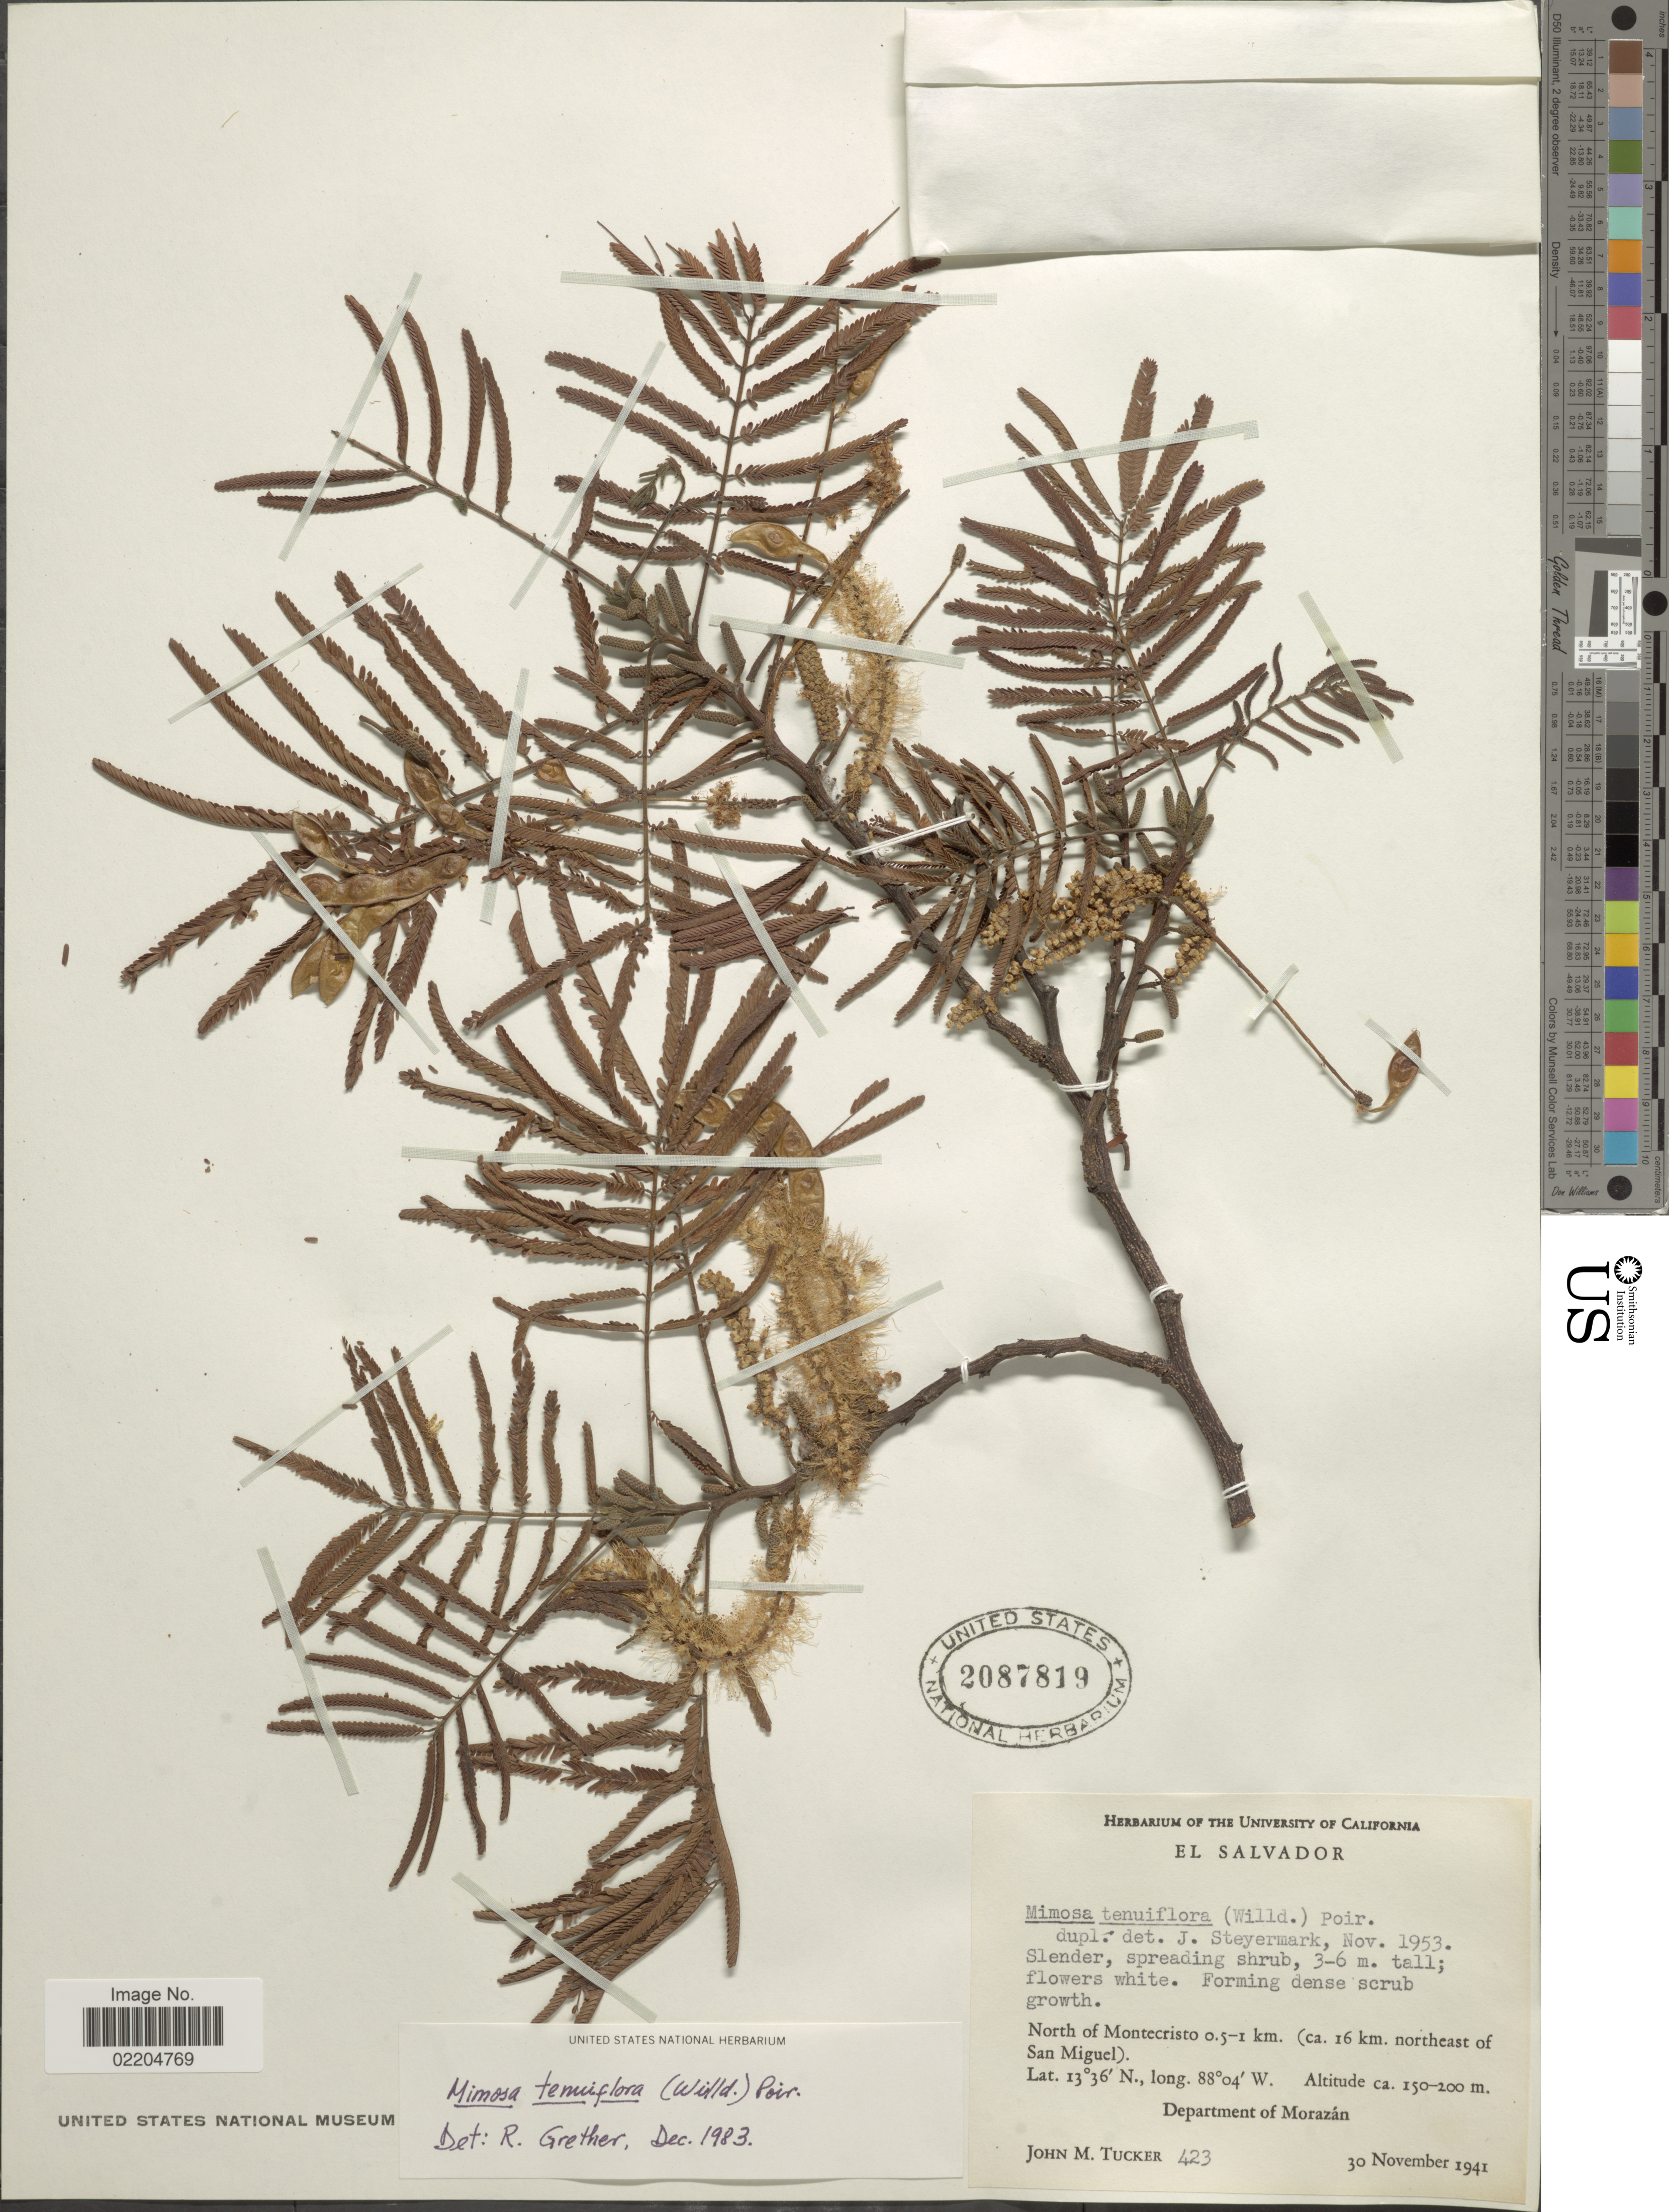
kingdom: Plantae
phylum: Tracheophyta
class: Magnoliopsida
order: Fabales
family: Fabaceae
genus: Mimosa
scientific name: Mimosa tenuiflora Benth., nom. illeg. hom.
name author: Benth.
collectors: J. M. Tucker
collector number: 423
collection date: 1941-11-30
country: El Salvador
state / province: Morazan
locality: El Salvador, North of Montecristo 0.5-1 km (ca. 16 km northeast of San Miguel). Department of Morazan.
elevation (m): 150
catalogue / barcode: US 2087819